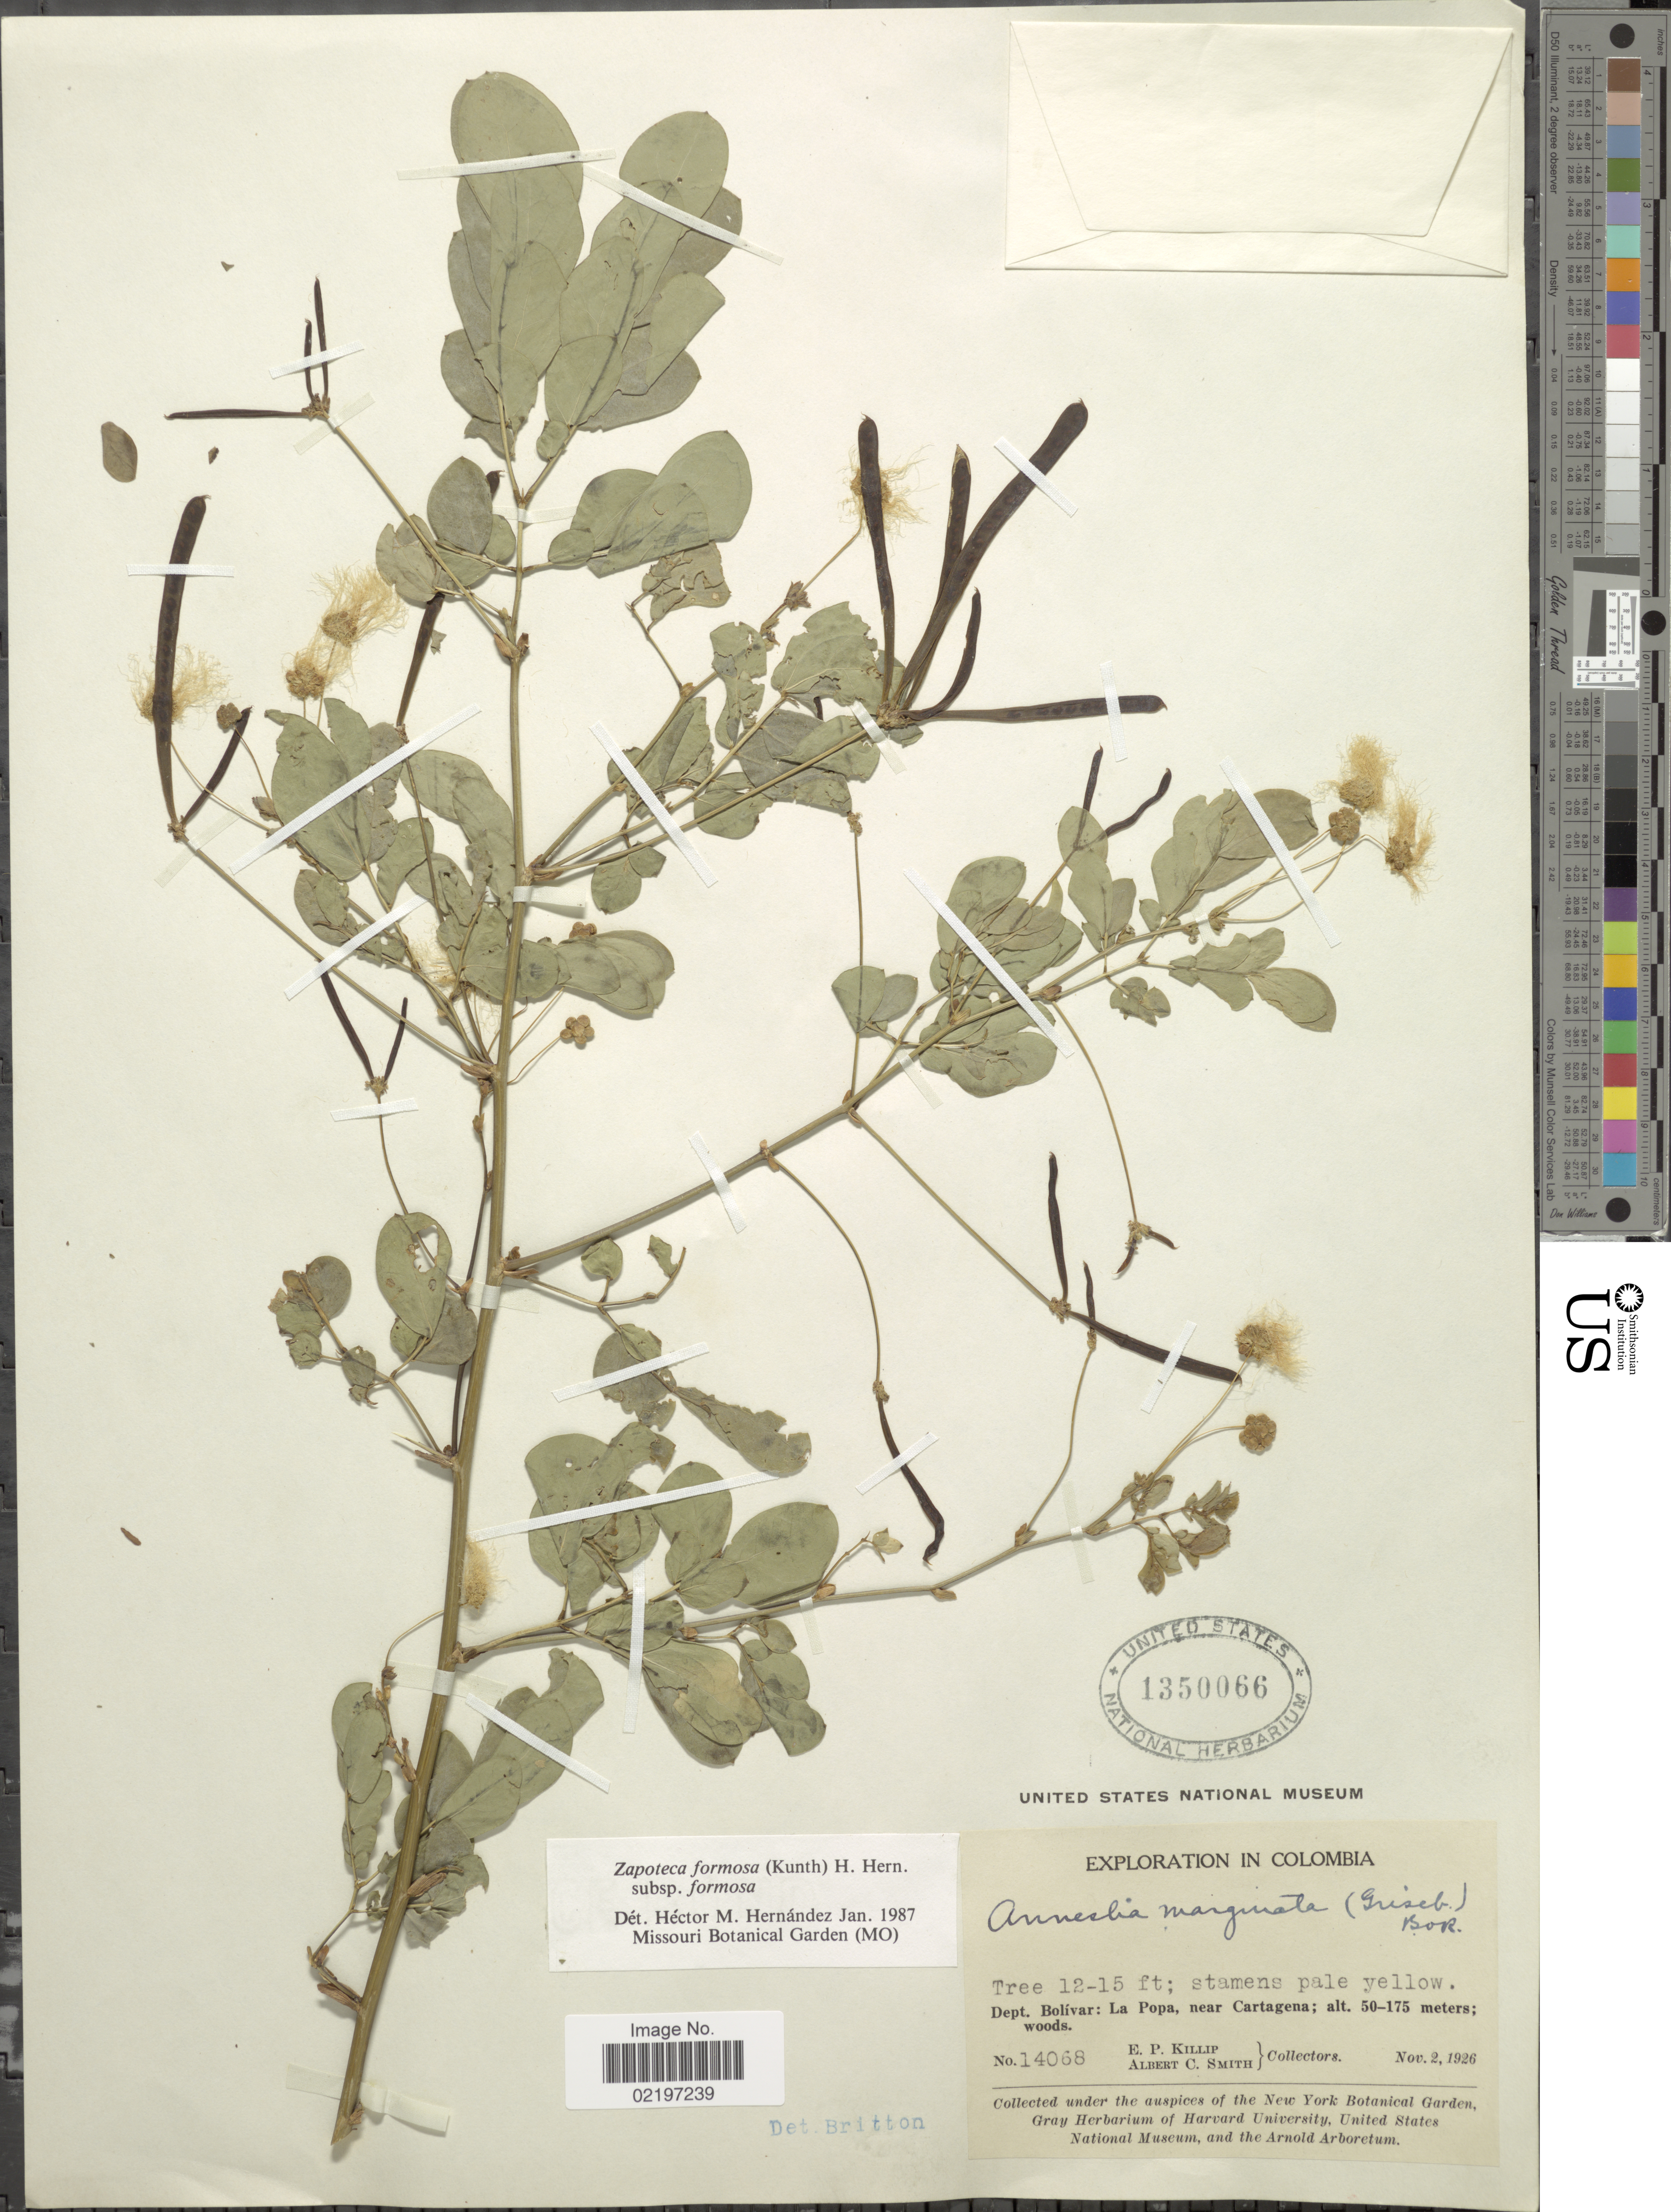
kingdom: Plantae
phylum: Tracheophyta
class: Magnoliopsida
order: Fabales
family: Fabaceae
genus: Zapoteca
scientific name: Zapoteca formosa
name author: (Kunth) H.M. Hern.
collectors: E. P. Killip & A. C. Smith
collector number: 14068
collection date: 1926-11-02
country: Colombia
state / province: Bolívar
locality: Dept. Bolivar: La Popa, near Cartagena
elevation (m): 50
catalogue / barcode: US 1350066